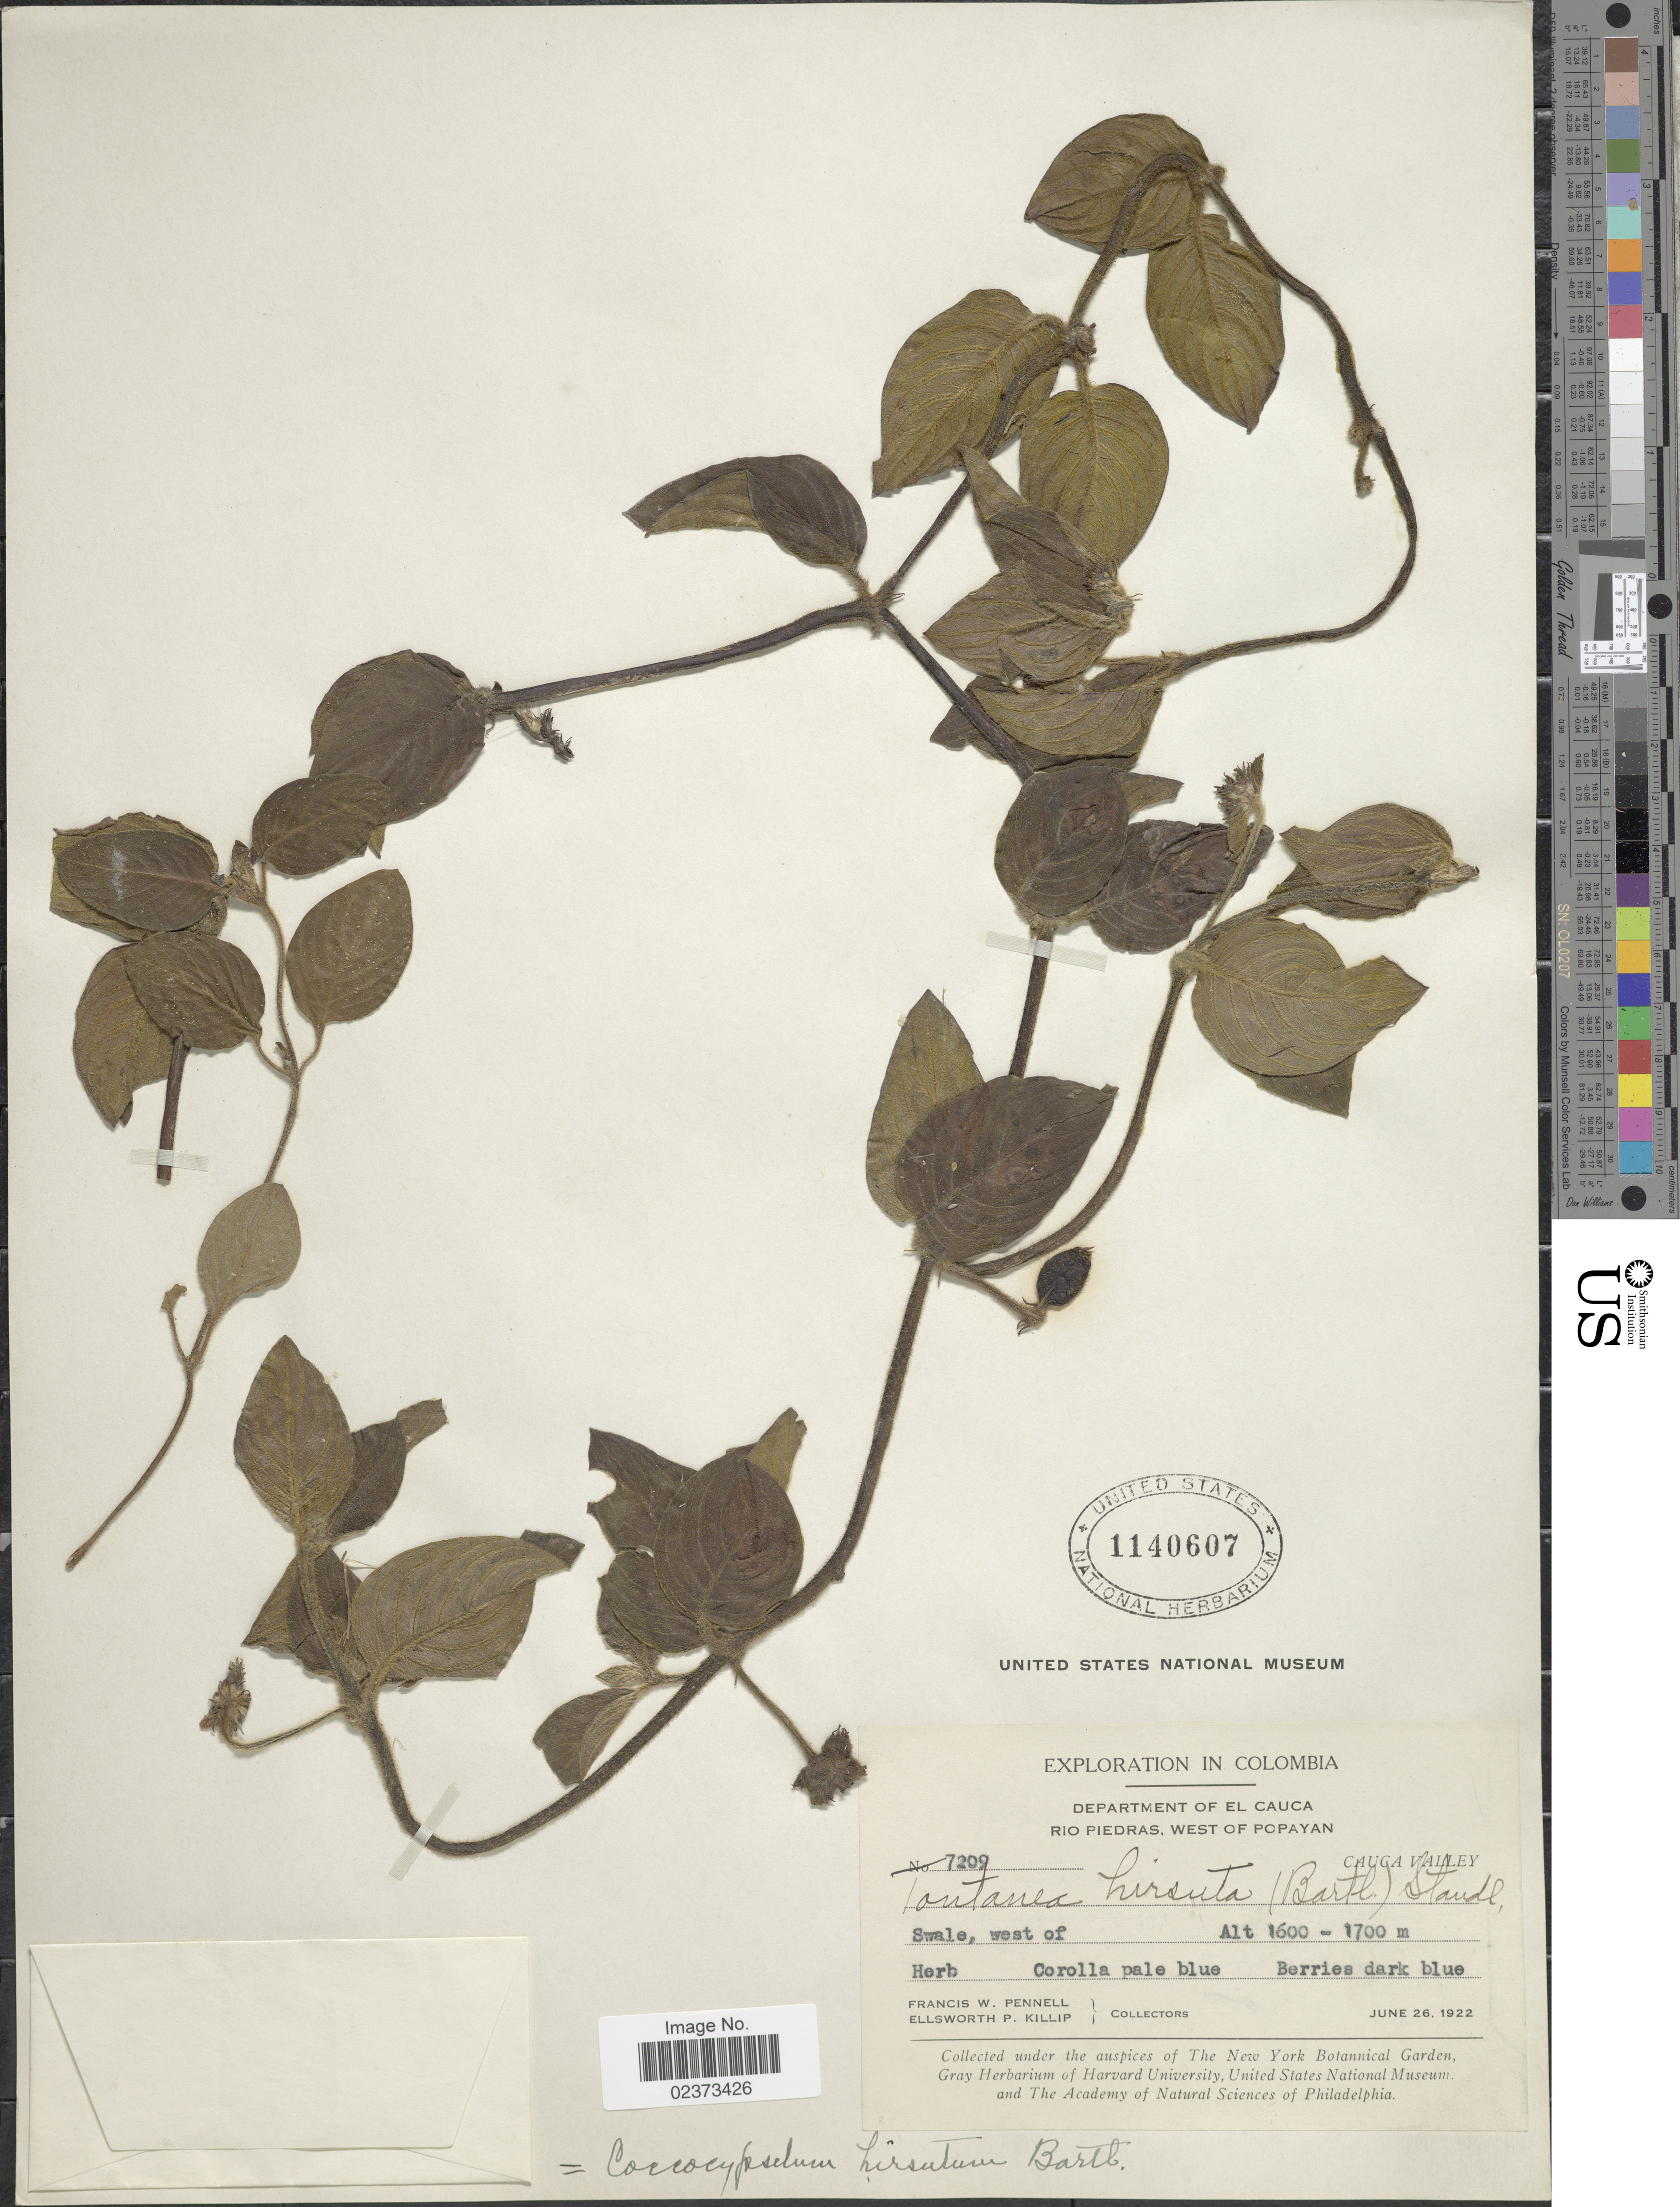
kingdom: Plantae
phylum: Tracheophyta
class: Magnoliopsida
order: Gentianales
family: Rubiaceae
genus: Coccocypselum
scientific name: Coccocypselum hirsutum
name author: Bartl. ex DC.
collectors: F. W. Pennell & E. P. Killip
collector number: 7209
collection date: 1922-06-26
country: Colombia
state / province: Cauca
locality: Department of El Cauca, Rio Piedras, West of Popayan, Cauca Valley, Swale, west of herb.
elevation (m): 1600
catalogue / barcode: US 1140607